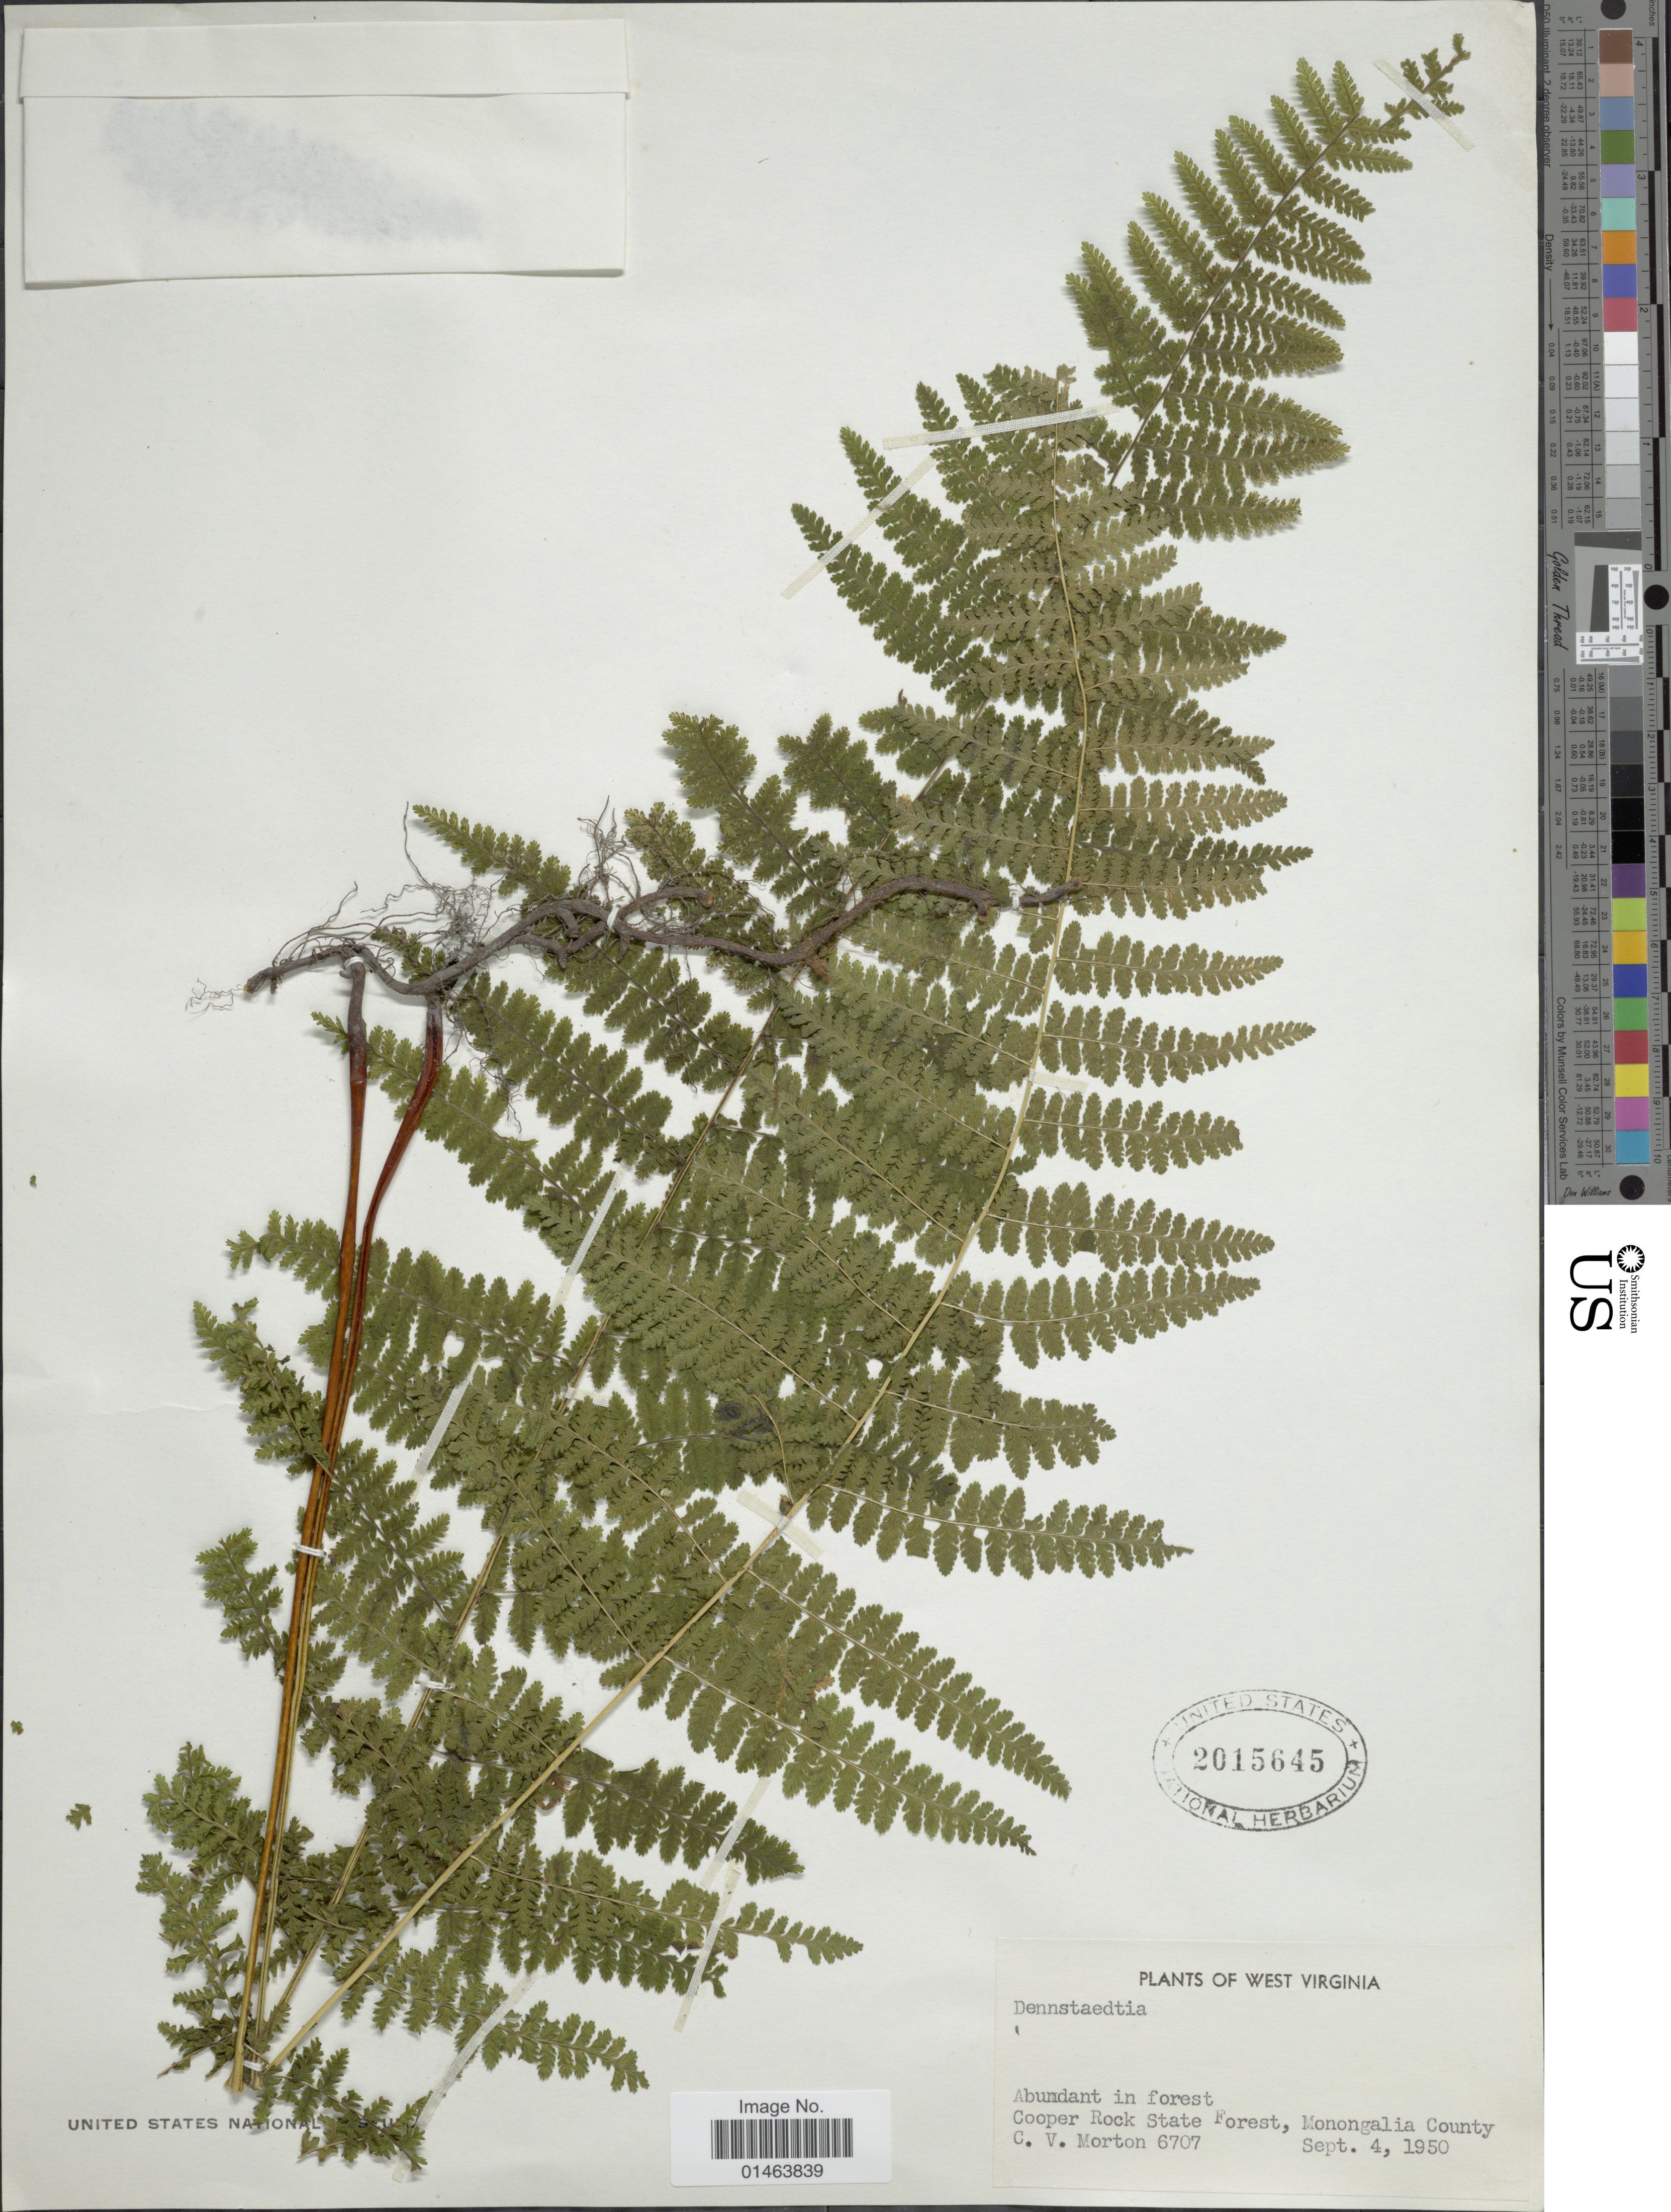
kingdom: Plantae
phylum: Tracheophyta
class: Polypodiopsida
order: Polypodiales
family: Dennstaedtiaceae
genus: Dennstaedtia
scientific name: Dennstaedtia punctilobula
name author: (Michx.) T. Moore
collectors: C. V. Morton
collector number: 6707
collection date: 1950-09-04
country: United States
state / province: West Virginia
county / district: Monongalia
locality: West Virginia, Abundant in forest, Cooper Rock State Forest, Monongalia County.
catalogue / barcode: US 2015645